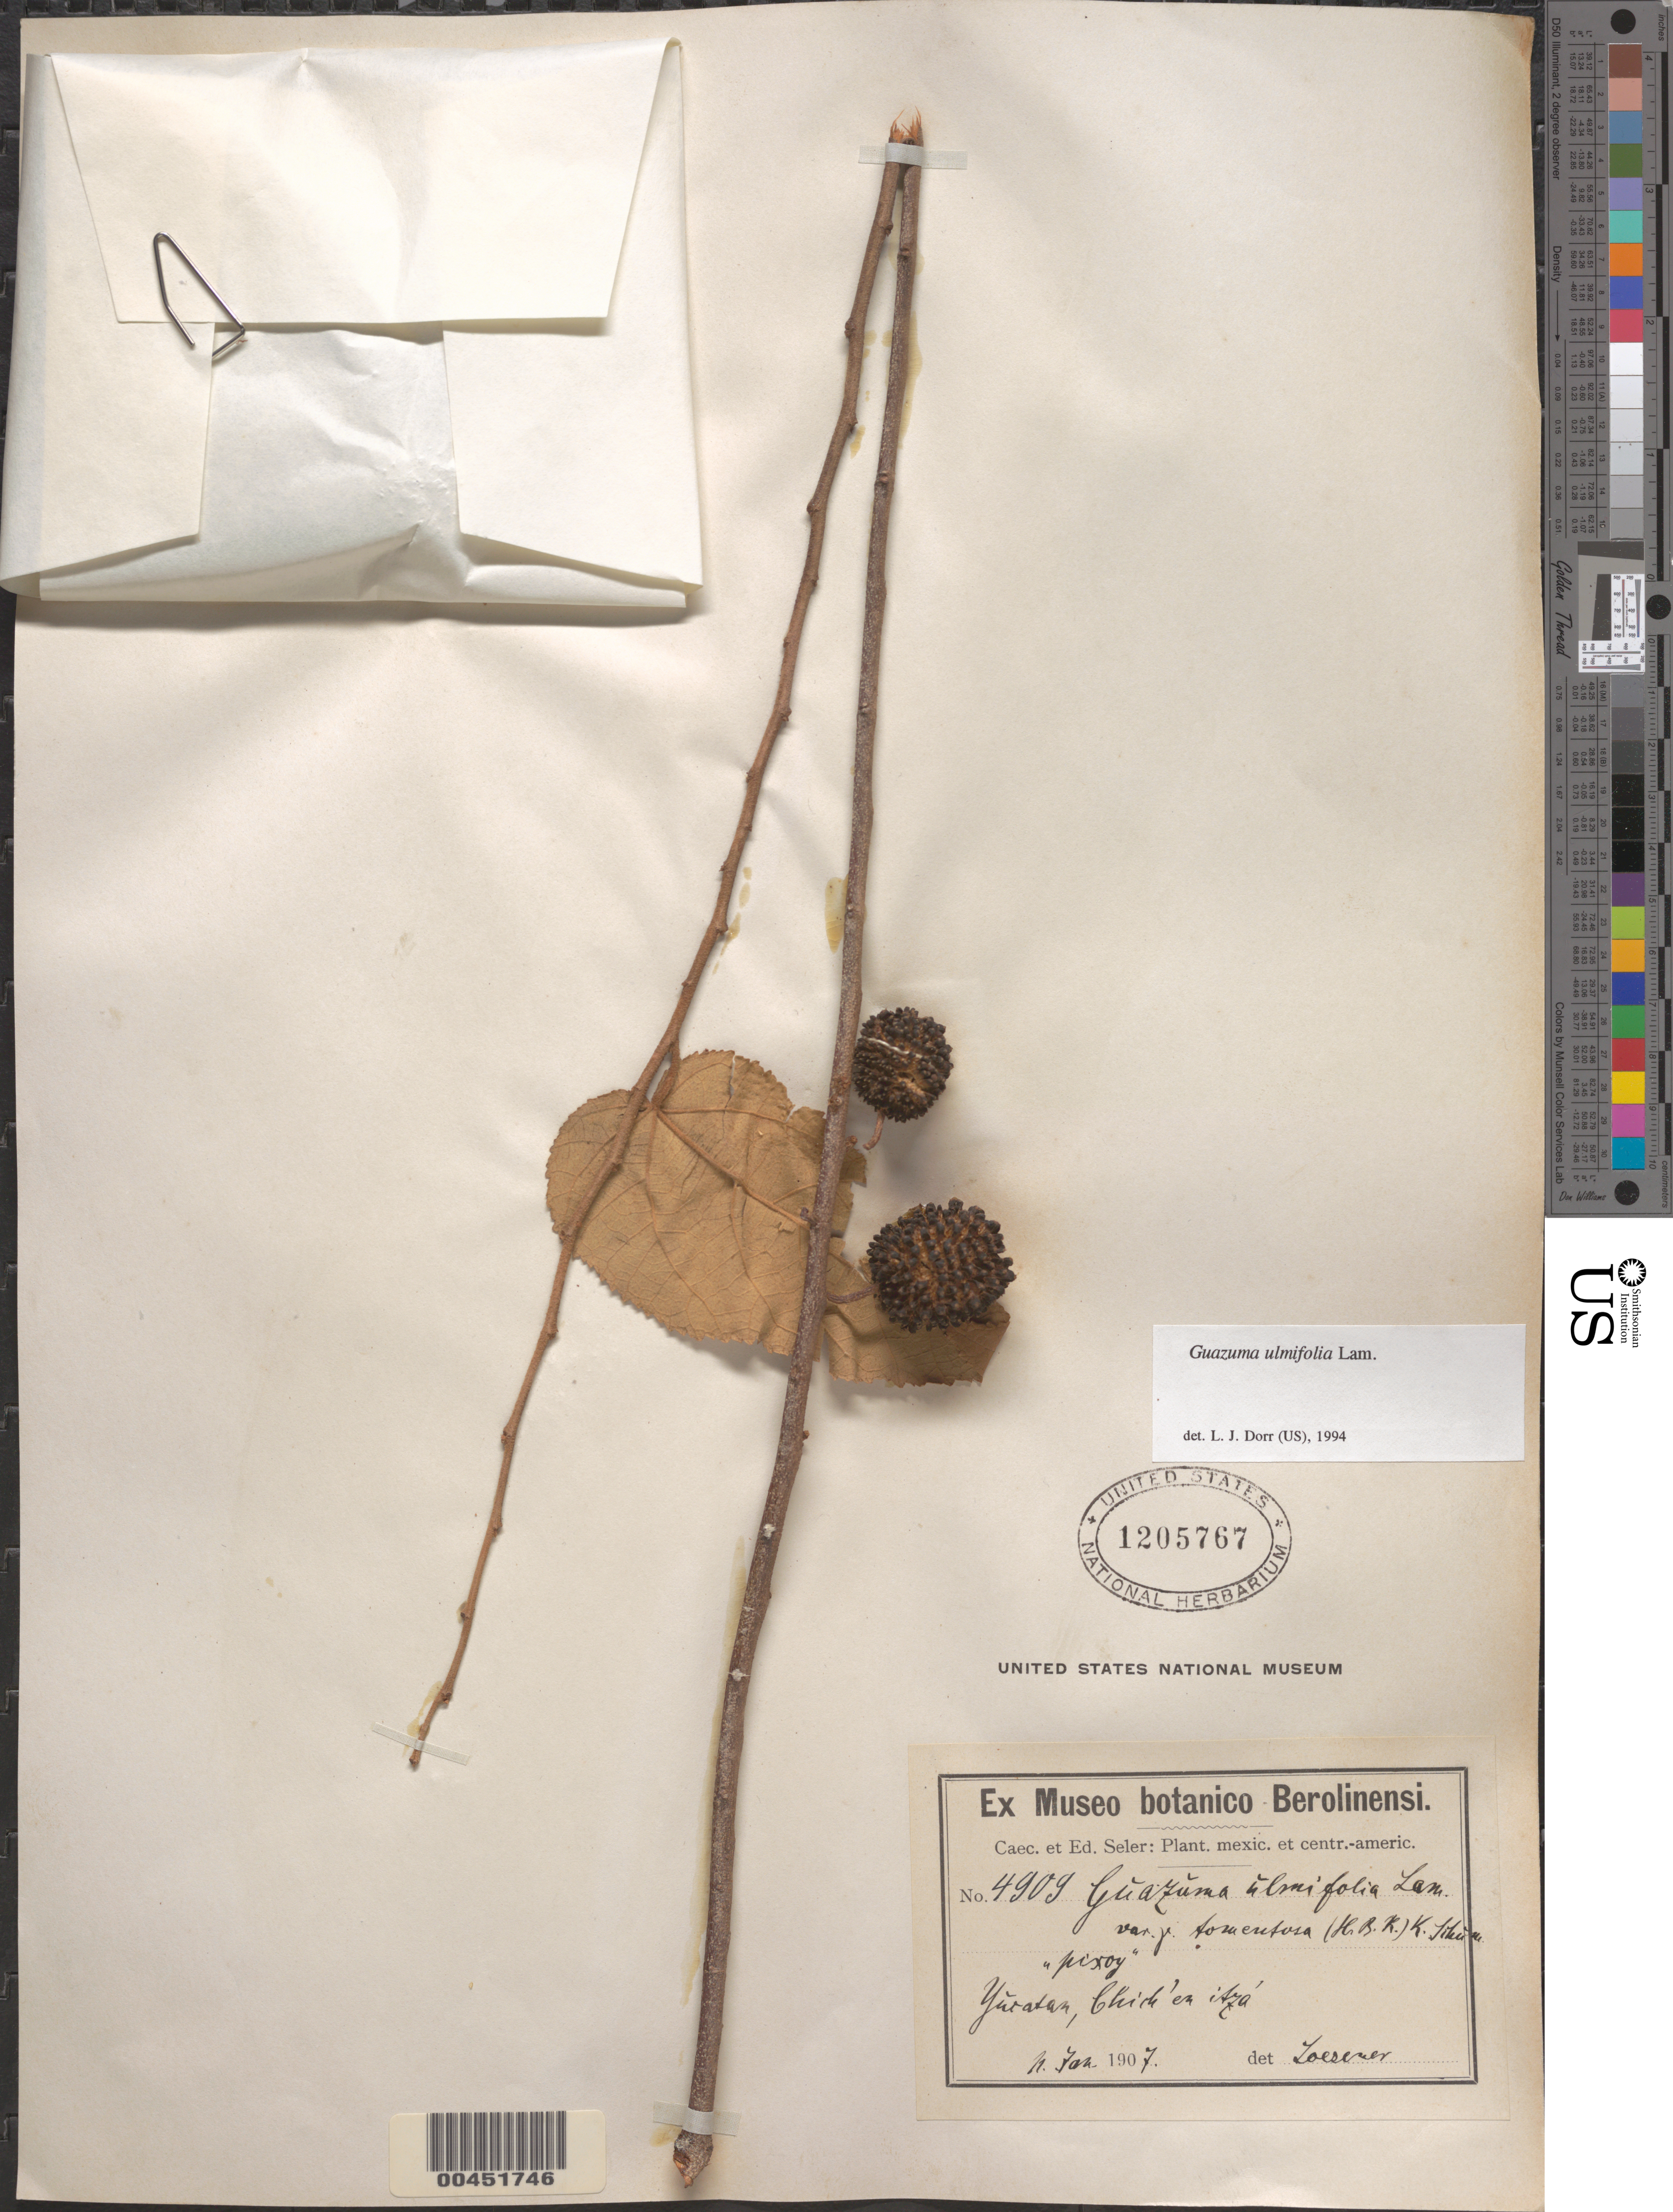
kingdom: Plantae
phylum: Tracheophyta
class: Magnoliopsida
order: Malvales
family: Malvaceae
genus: Guazuma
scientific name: Guazuma ulmifolia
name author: Lam.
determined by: Dorr, L. J., (BOT), Smithsonian Institution - National Museum of Natural History (UNITED STATES)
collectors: C. Seler & E. Seler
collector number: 4909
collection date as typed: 11 Jan 1907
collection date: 1907-01-11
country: Mexico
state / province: Yucatán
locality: Chichen Itza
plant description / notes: Common name: pixoy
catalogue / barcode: US 1205767